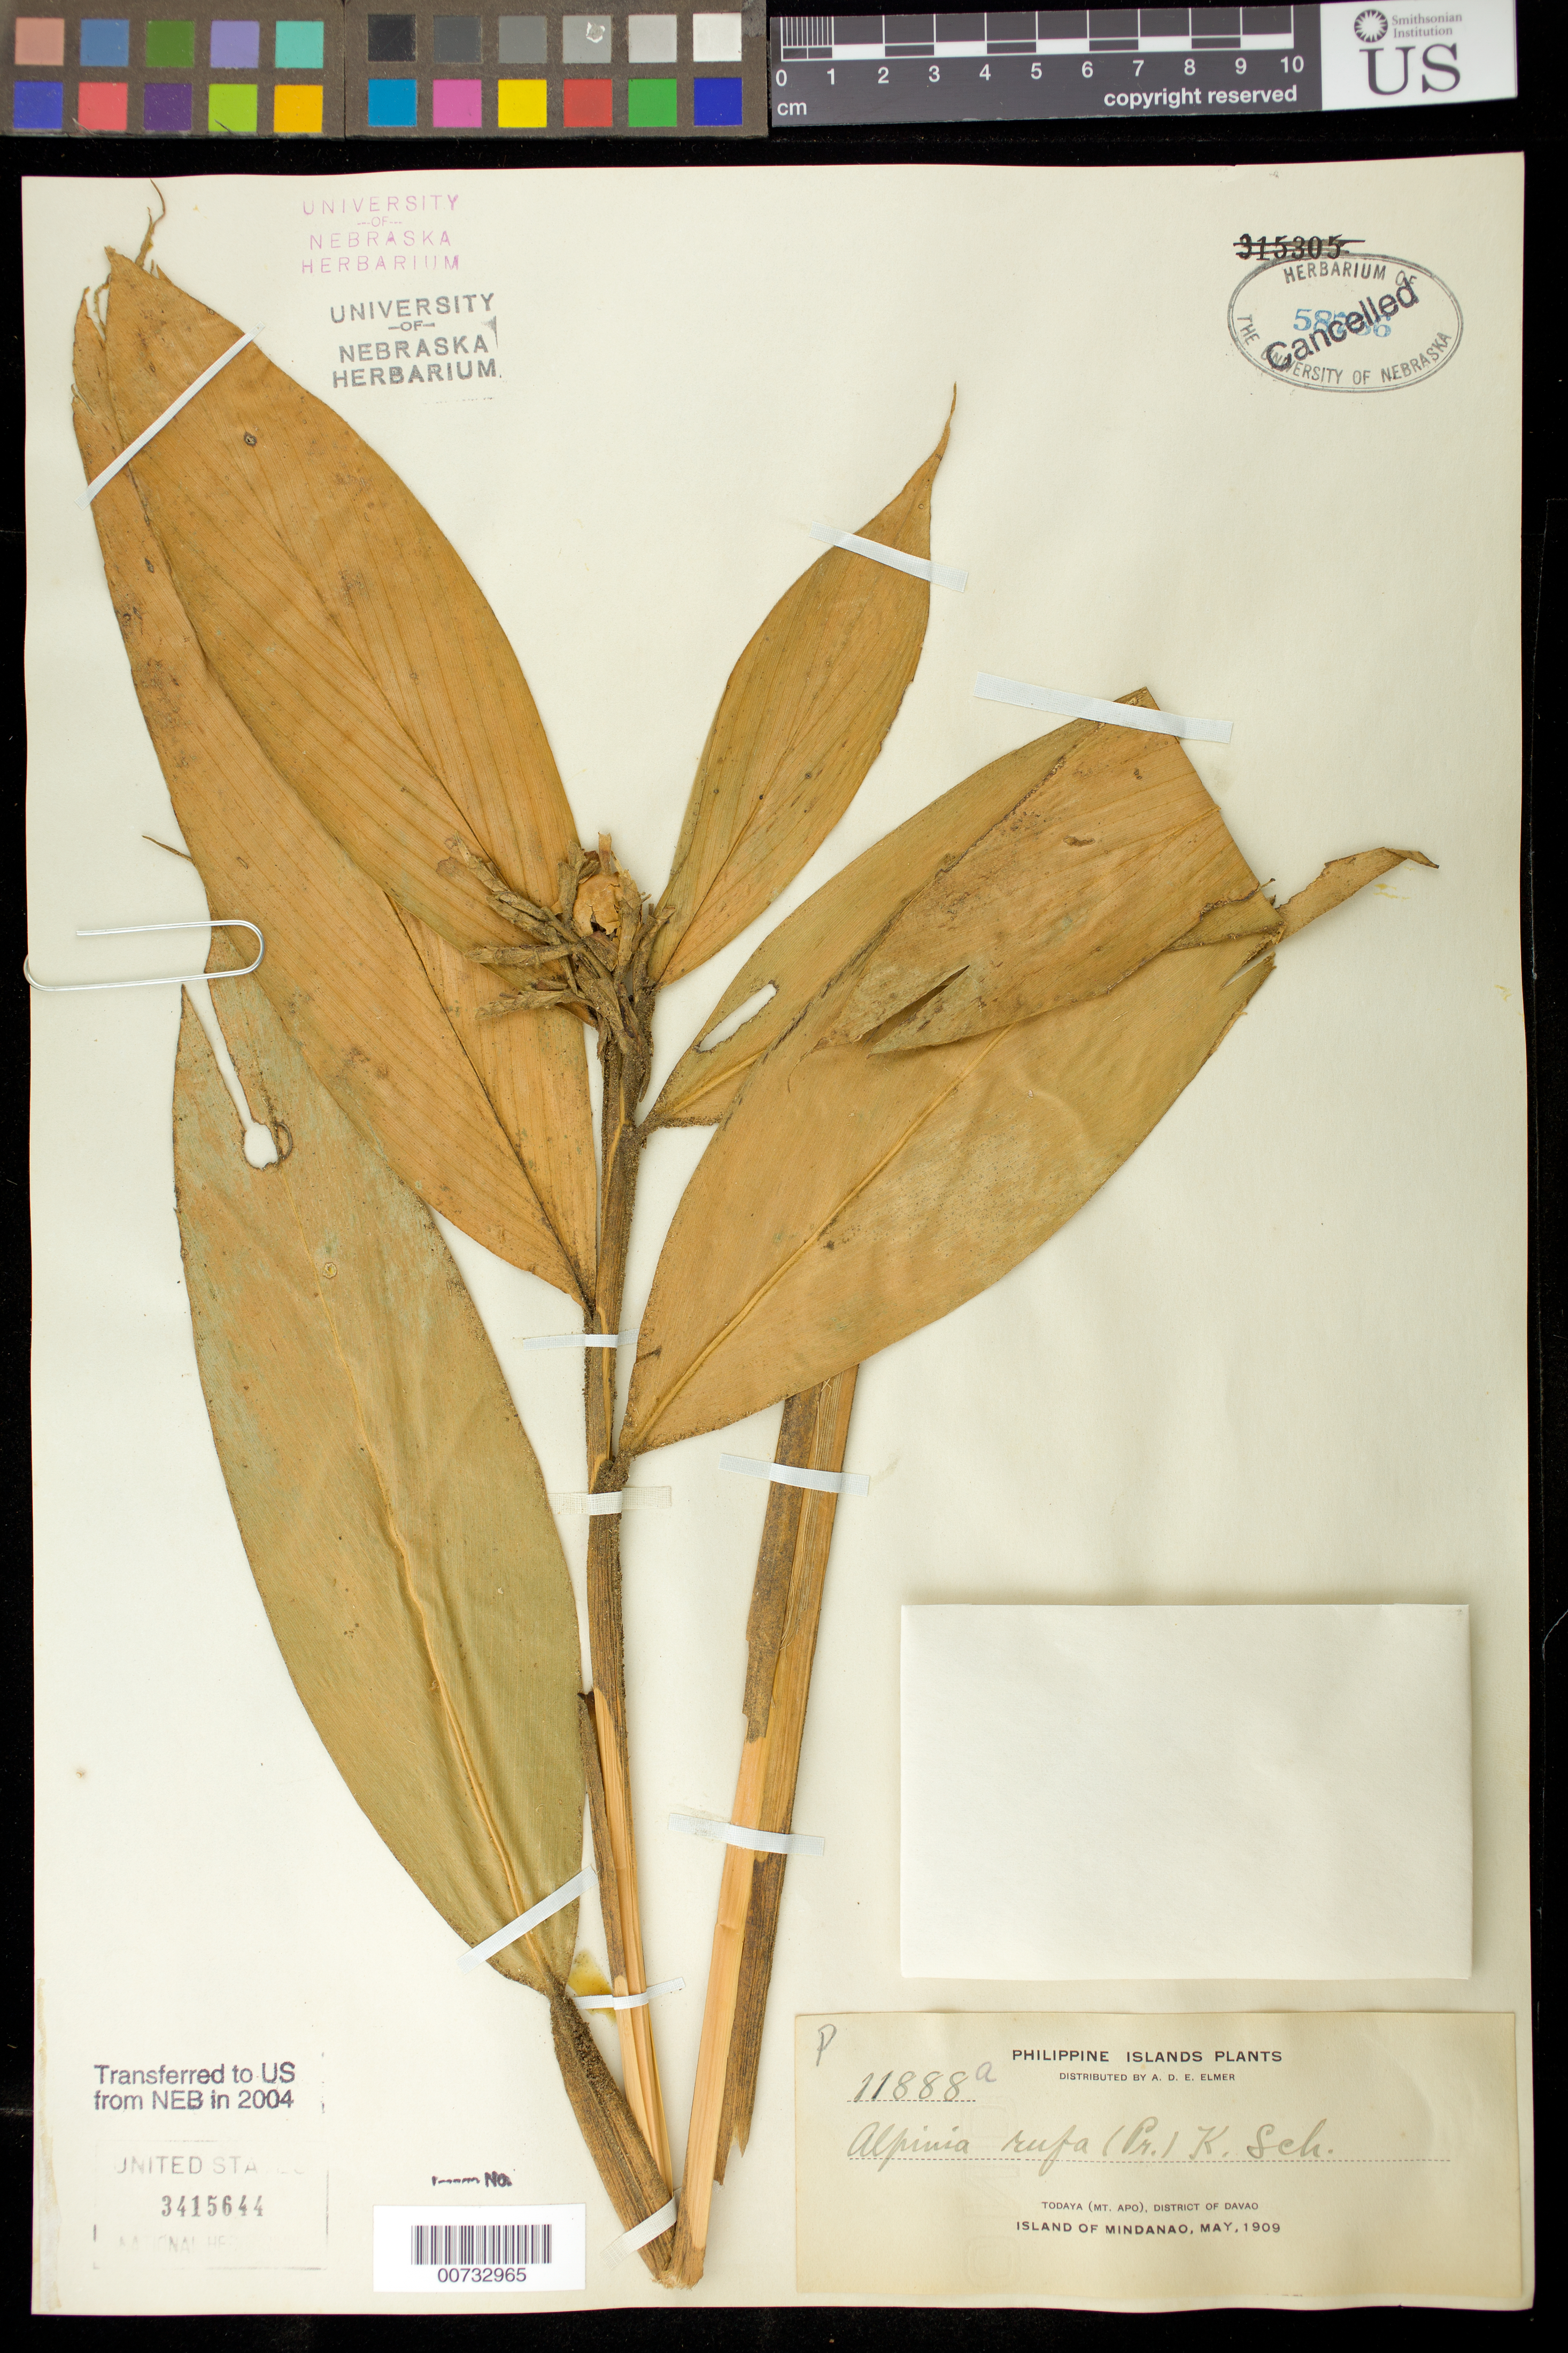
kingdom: Plantae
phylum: Tracheophyta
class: Liliopsida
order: Zingiberales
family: Zingiberaceae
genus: Alpinia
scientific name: Alpinia rufa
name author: (C. Presl) Náves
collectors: A. D. E. Elmer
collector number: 11888a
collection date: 1909-05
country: Philippines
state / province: Davao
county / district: Davao del Sur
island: Mindanao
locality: Todaya (Mt Apo).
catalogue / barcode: US 3415644